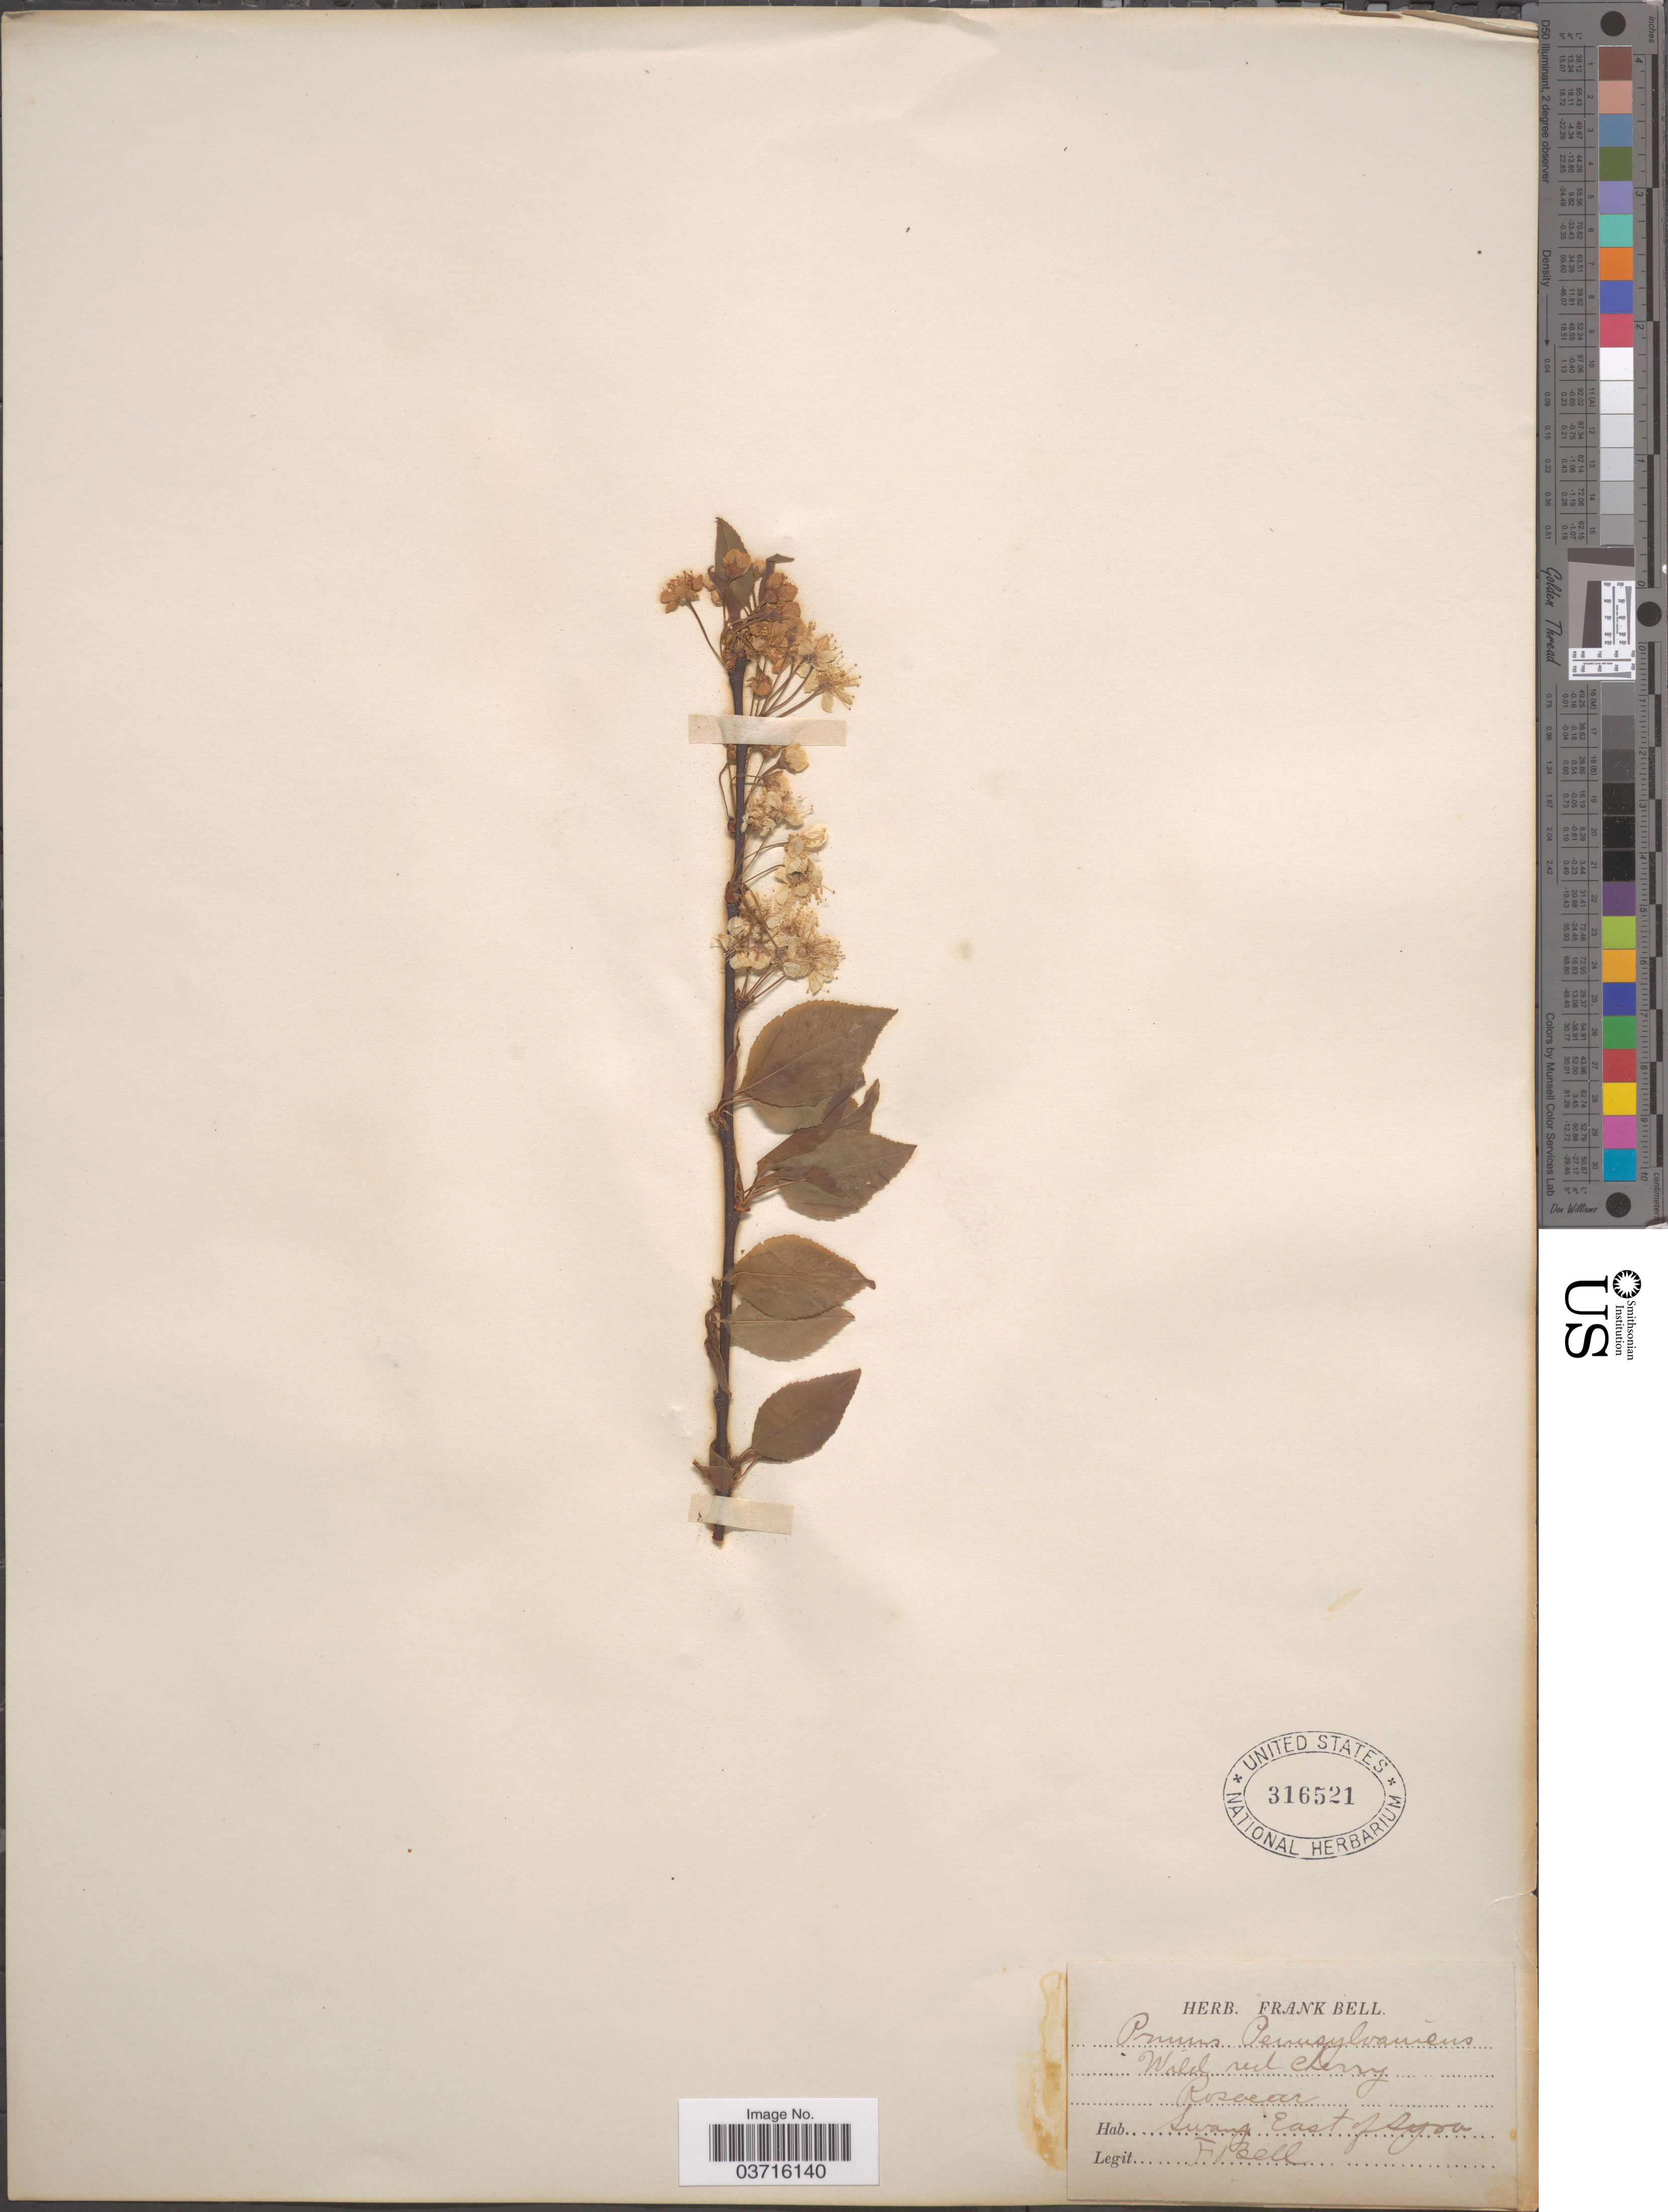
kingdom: Plantae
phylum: Tracheophyta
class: Magnoliopsida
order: Rosales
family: Rosaceae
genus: Prunus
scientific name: Prunus pensylvanica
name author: L. f.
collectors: F. Bell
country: United States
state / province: New York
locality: Swamps East of Syra.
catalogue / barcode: US 316521